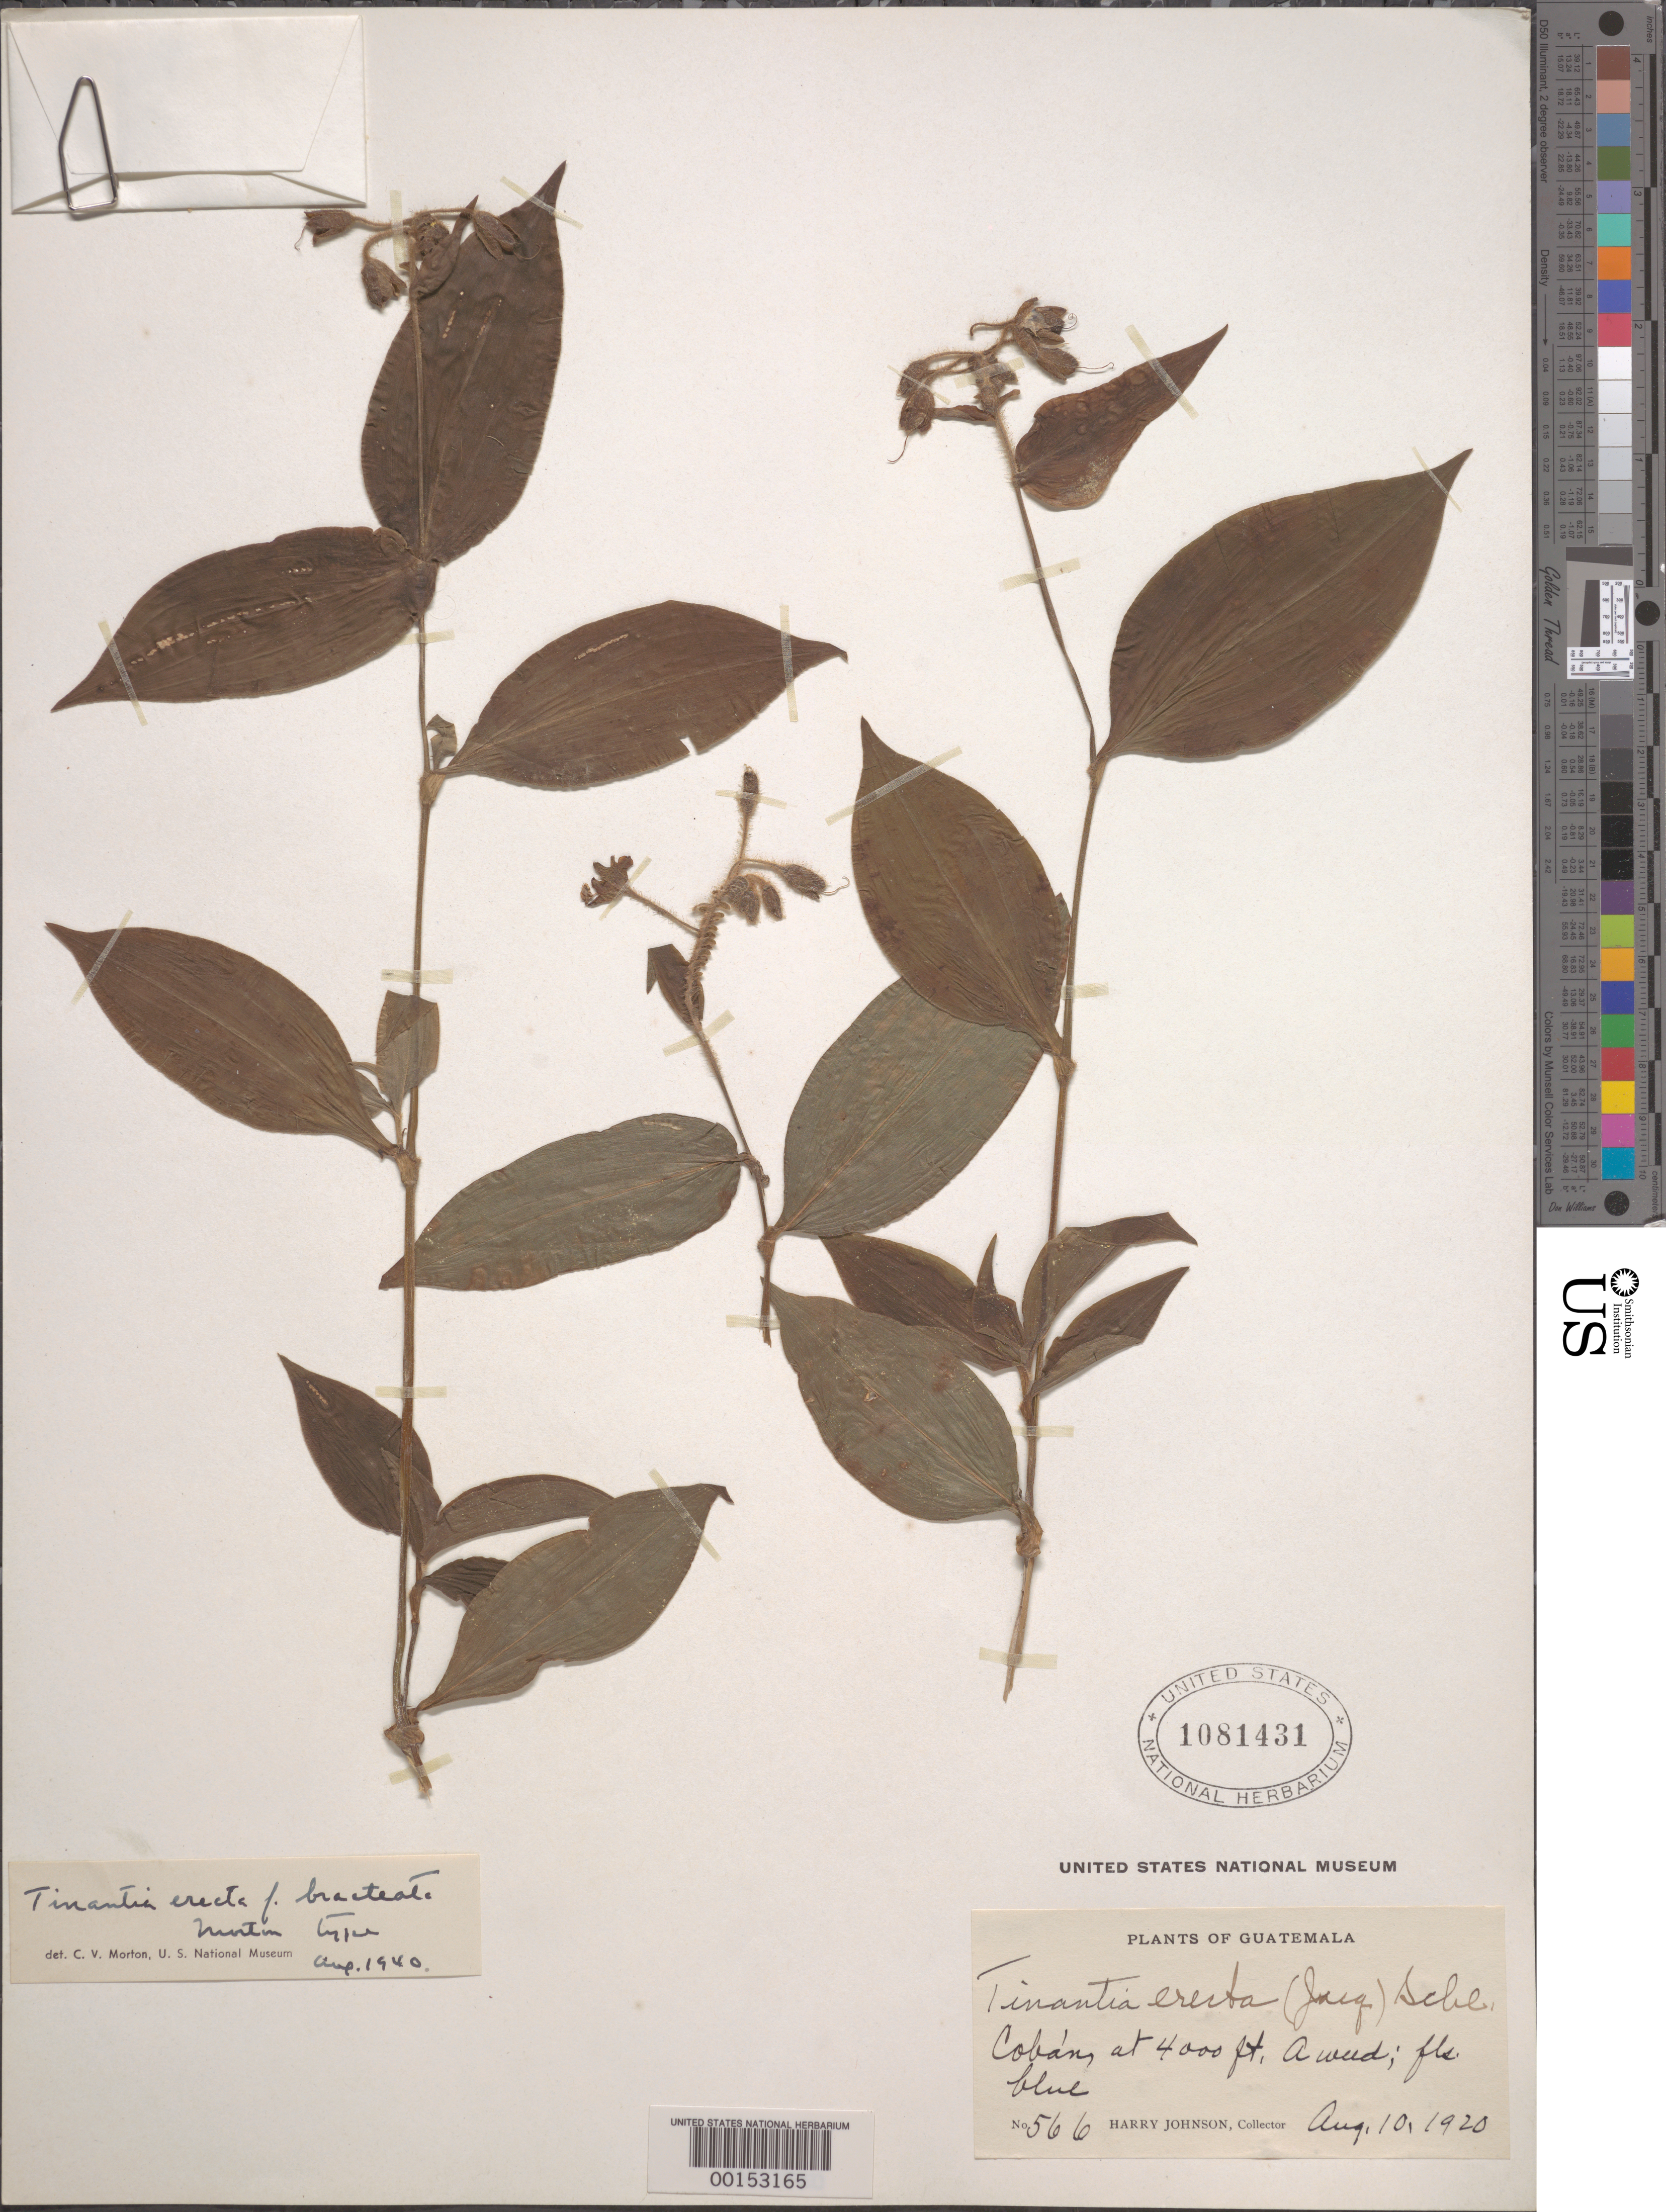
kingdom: Plantae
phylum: Tracheophyta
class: Liliopsida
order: Commelinales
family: Commelinaceae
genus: Tinantia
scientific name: Tinantia erecta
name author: (Jacq.) Fenzl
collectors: H. Johnson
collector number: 566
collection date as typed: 10 Aug 1920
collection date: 1920-08-10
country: Guatemala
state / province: Alta Verapaz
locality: Cobán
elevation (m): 1220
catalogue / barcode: US 1081431